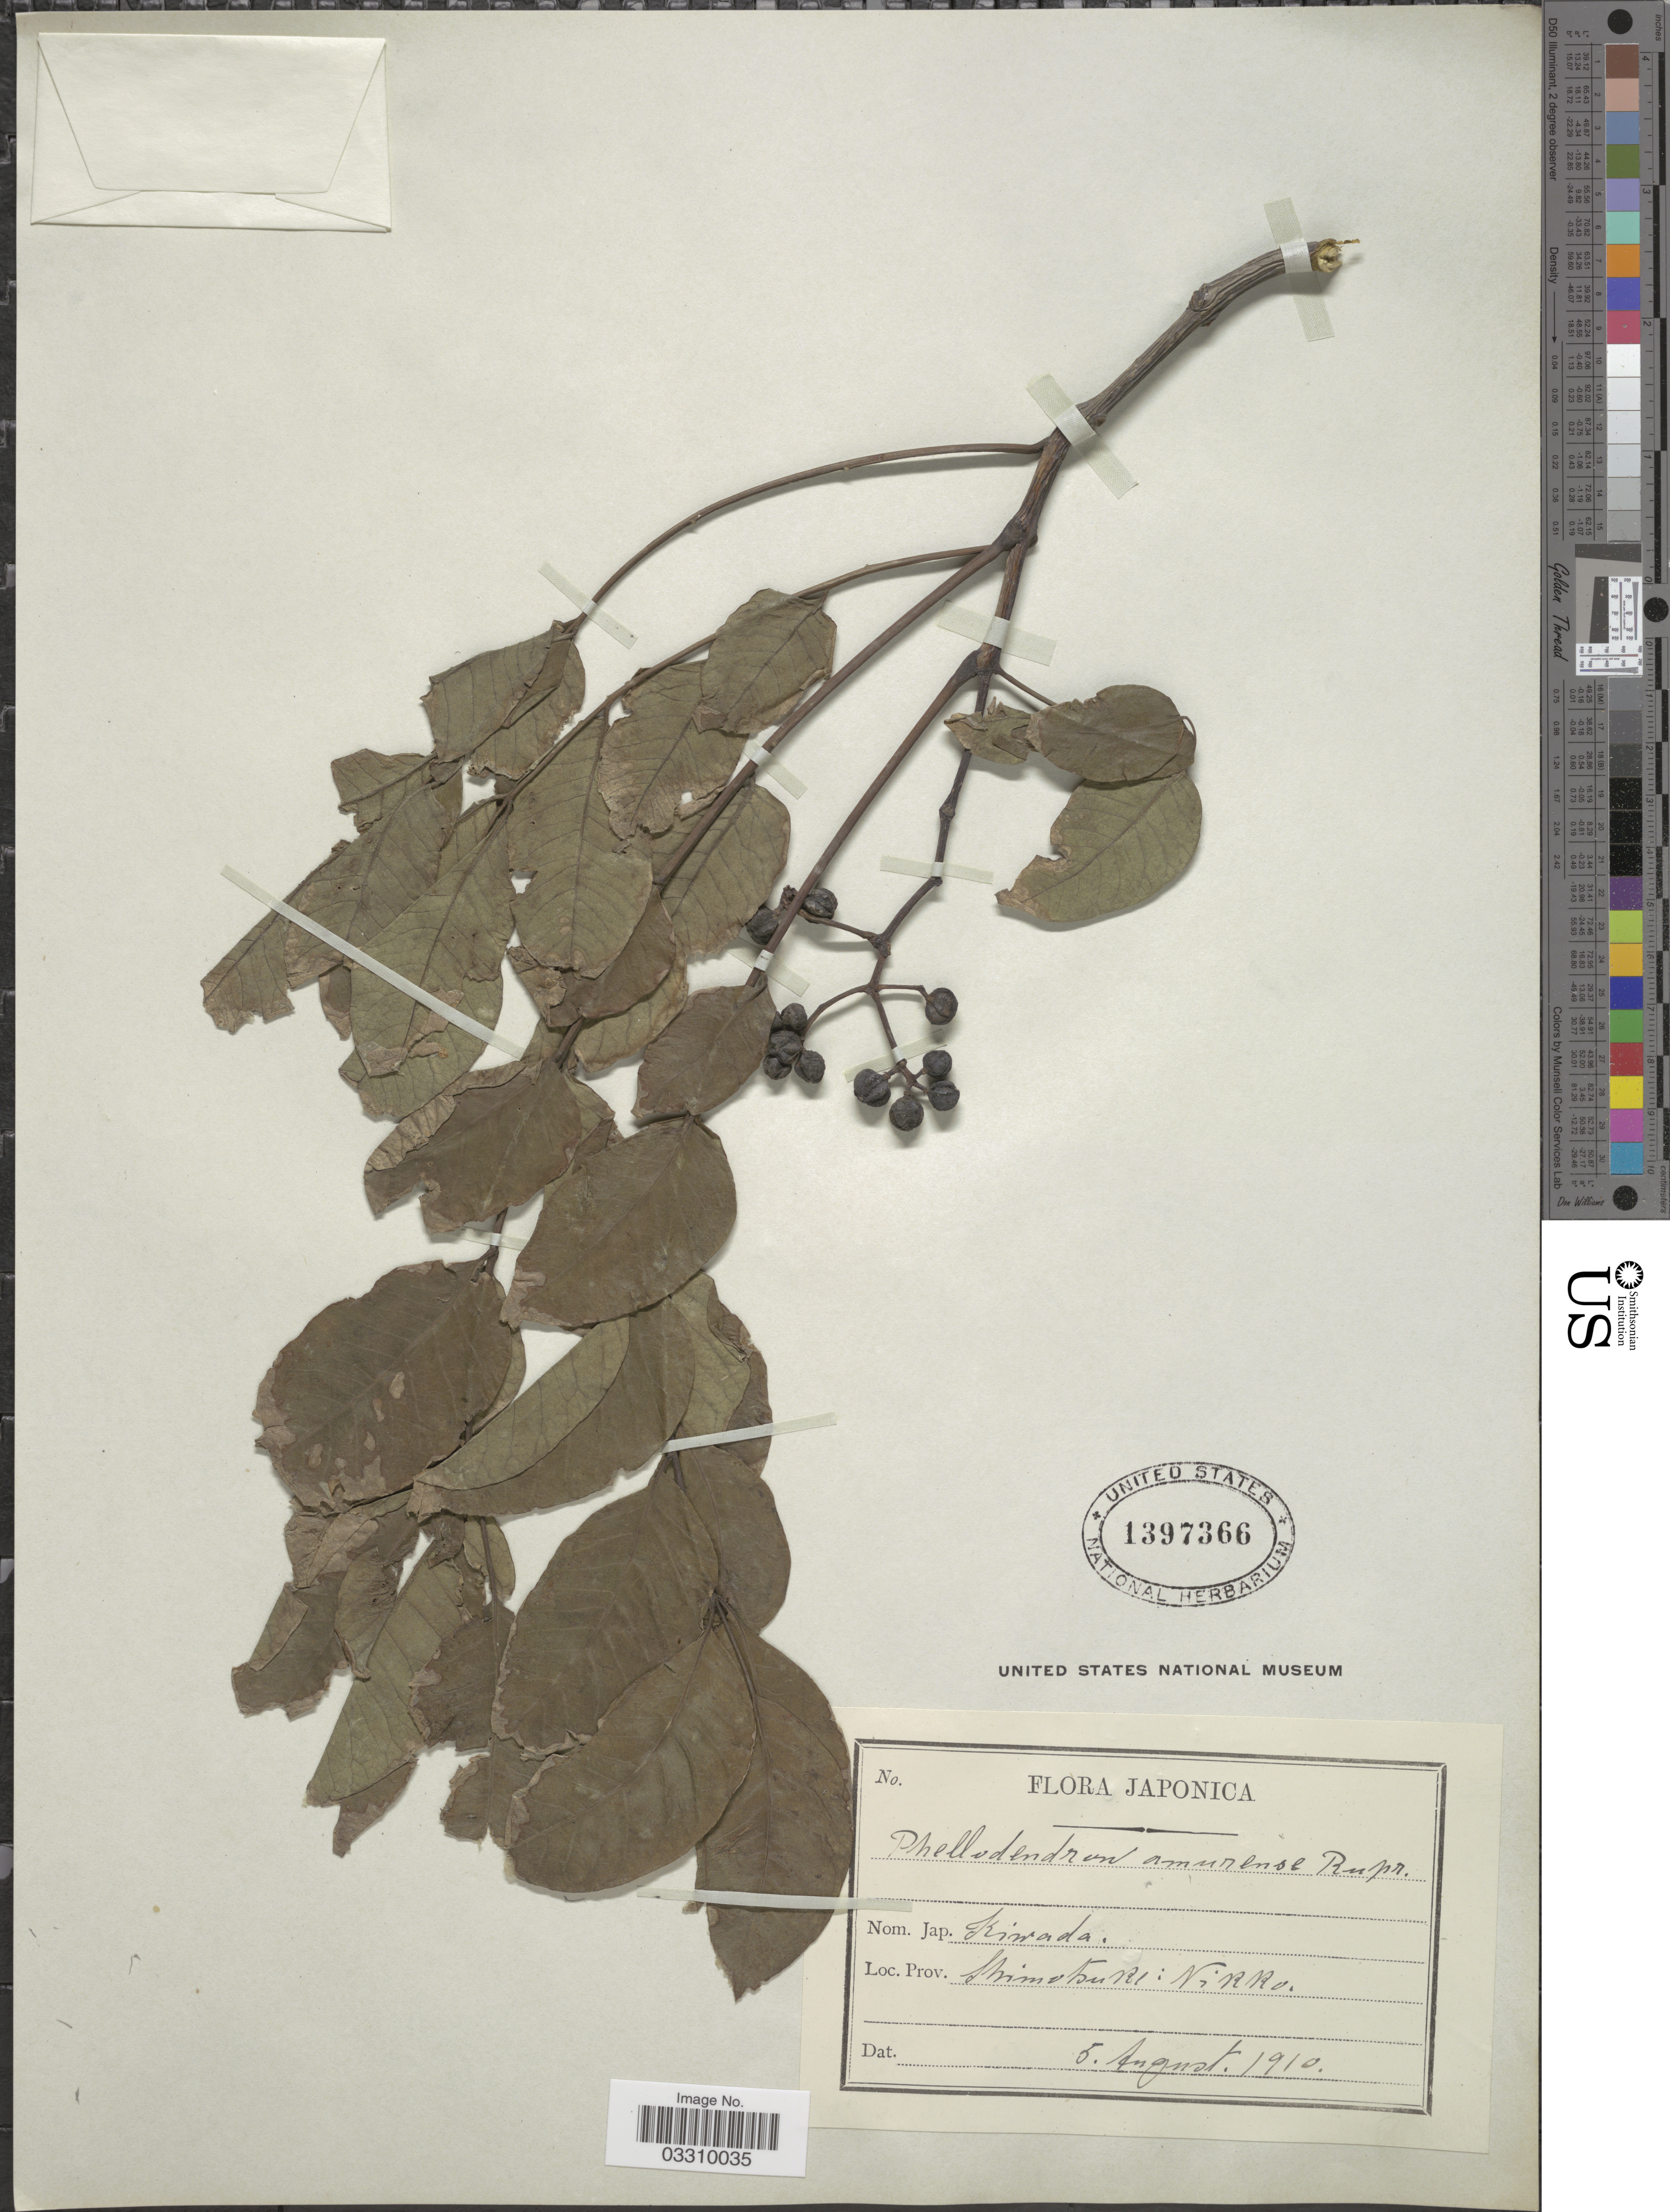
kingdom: Plantae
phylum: Tracheophyta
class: Magnoliopsida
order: Sapindales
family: Rutaceae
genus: Phellodendron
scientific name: Phellodendron amurense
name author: Rupr.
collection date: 1910-08-05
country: Japan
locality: Prov. Shimotsuke: Nikko.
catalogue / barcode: US 1397366